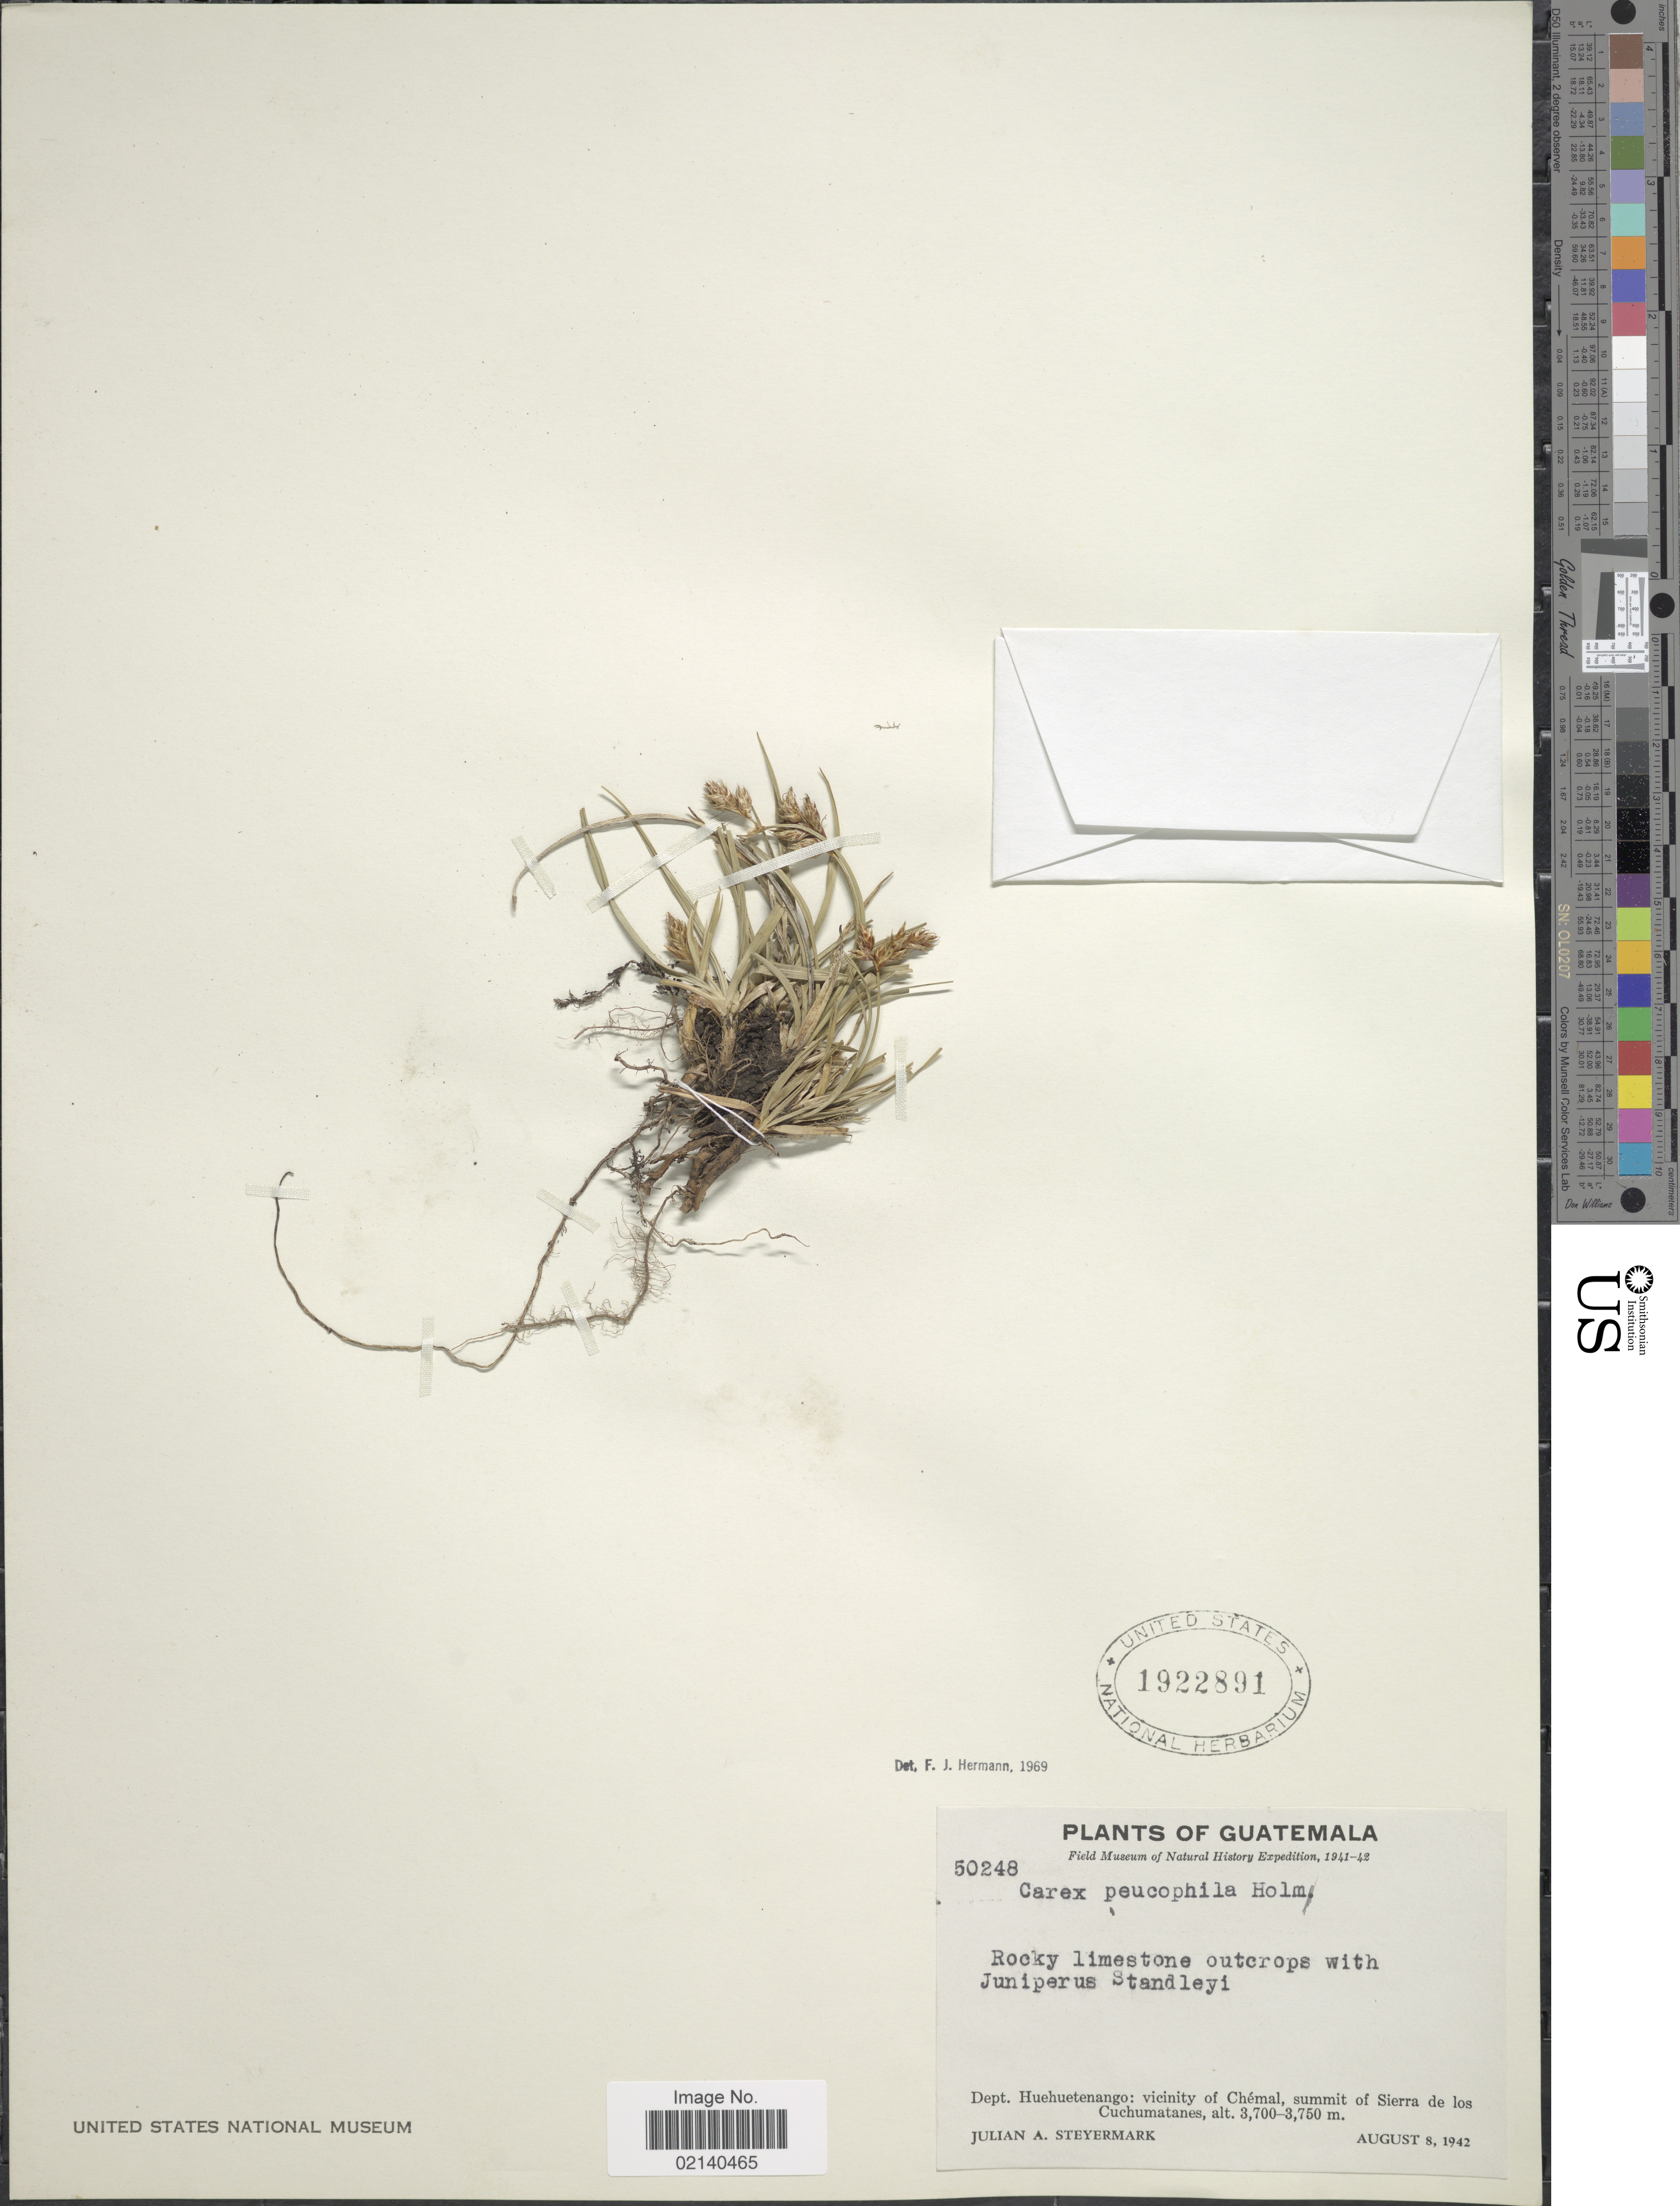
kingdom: Plantae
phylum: Tracheophyta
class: Liliopsida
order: Poales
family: Cyperaceae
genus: Carex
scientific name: Carex peucophila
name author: Holm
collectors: J. Steyermark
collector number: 50248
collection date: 1942-08-08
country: Guatemala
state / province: Huehuetenango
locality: Vicinity of Chemal, summit of Sierra de los Cuchumatanes.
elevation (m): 3700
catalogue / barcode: US 1922891